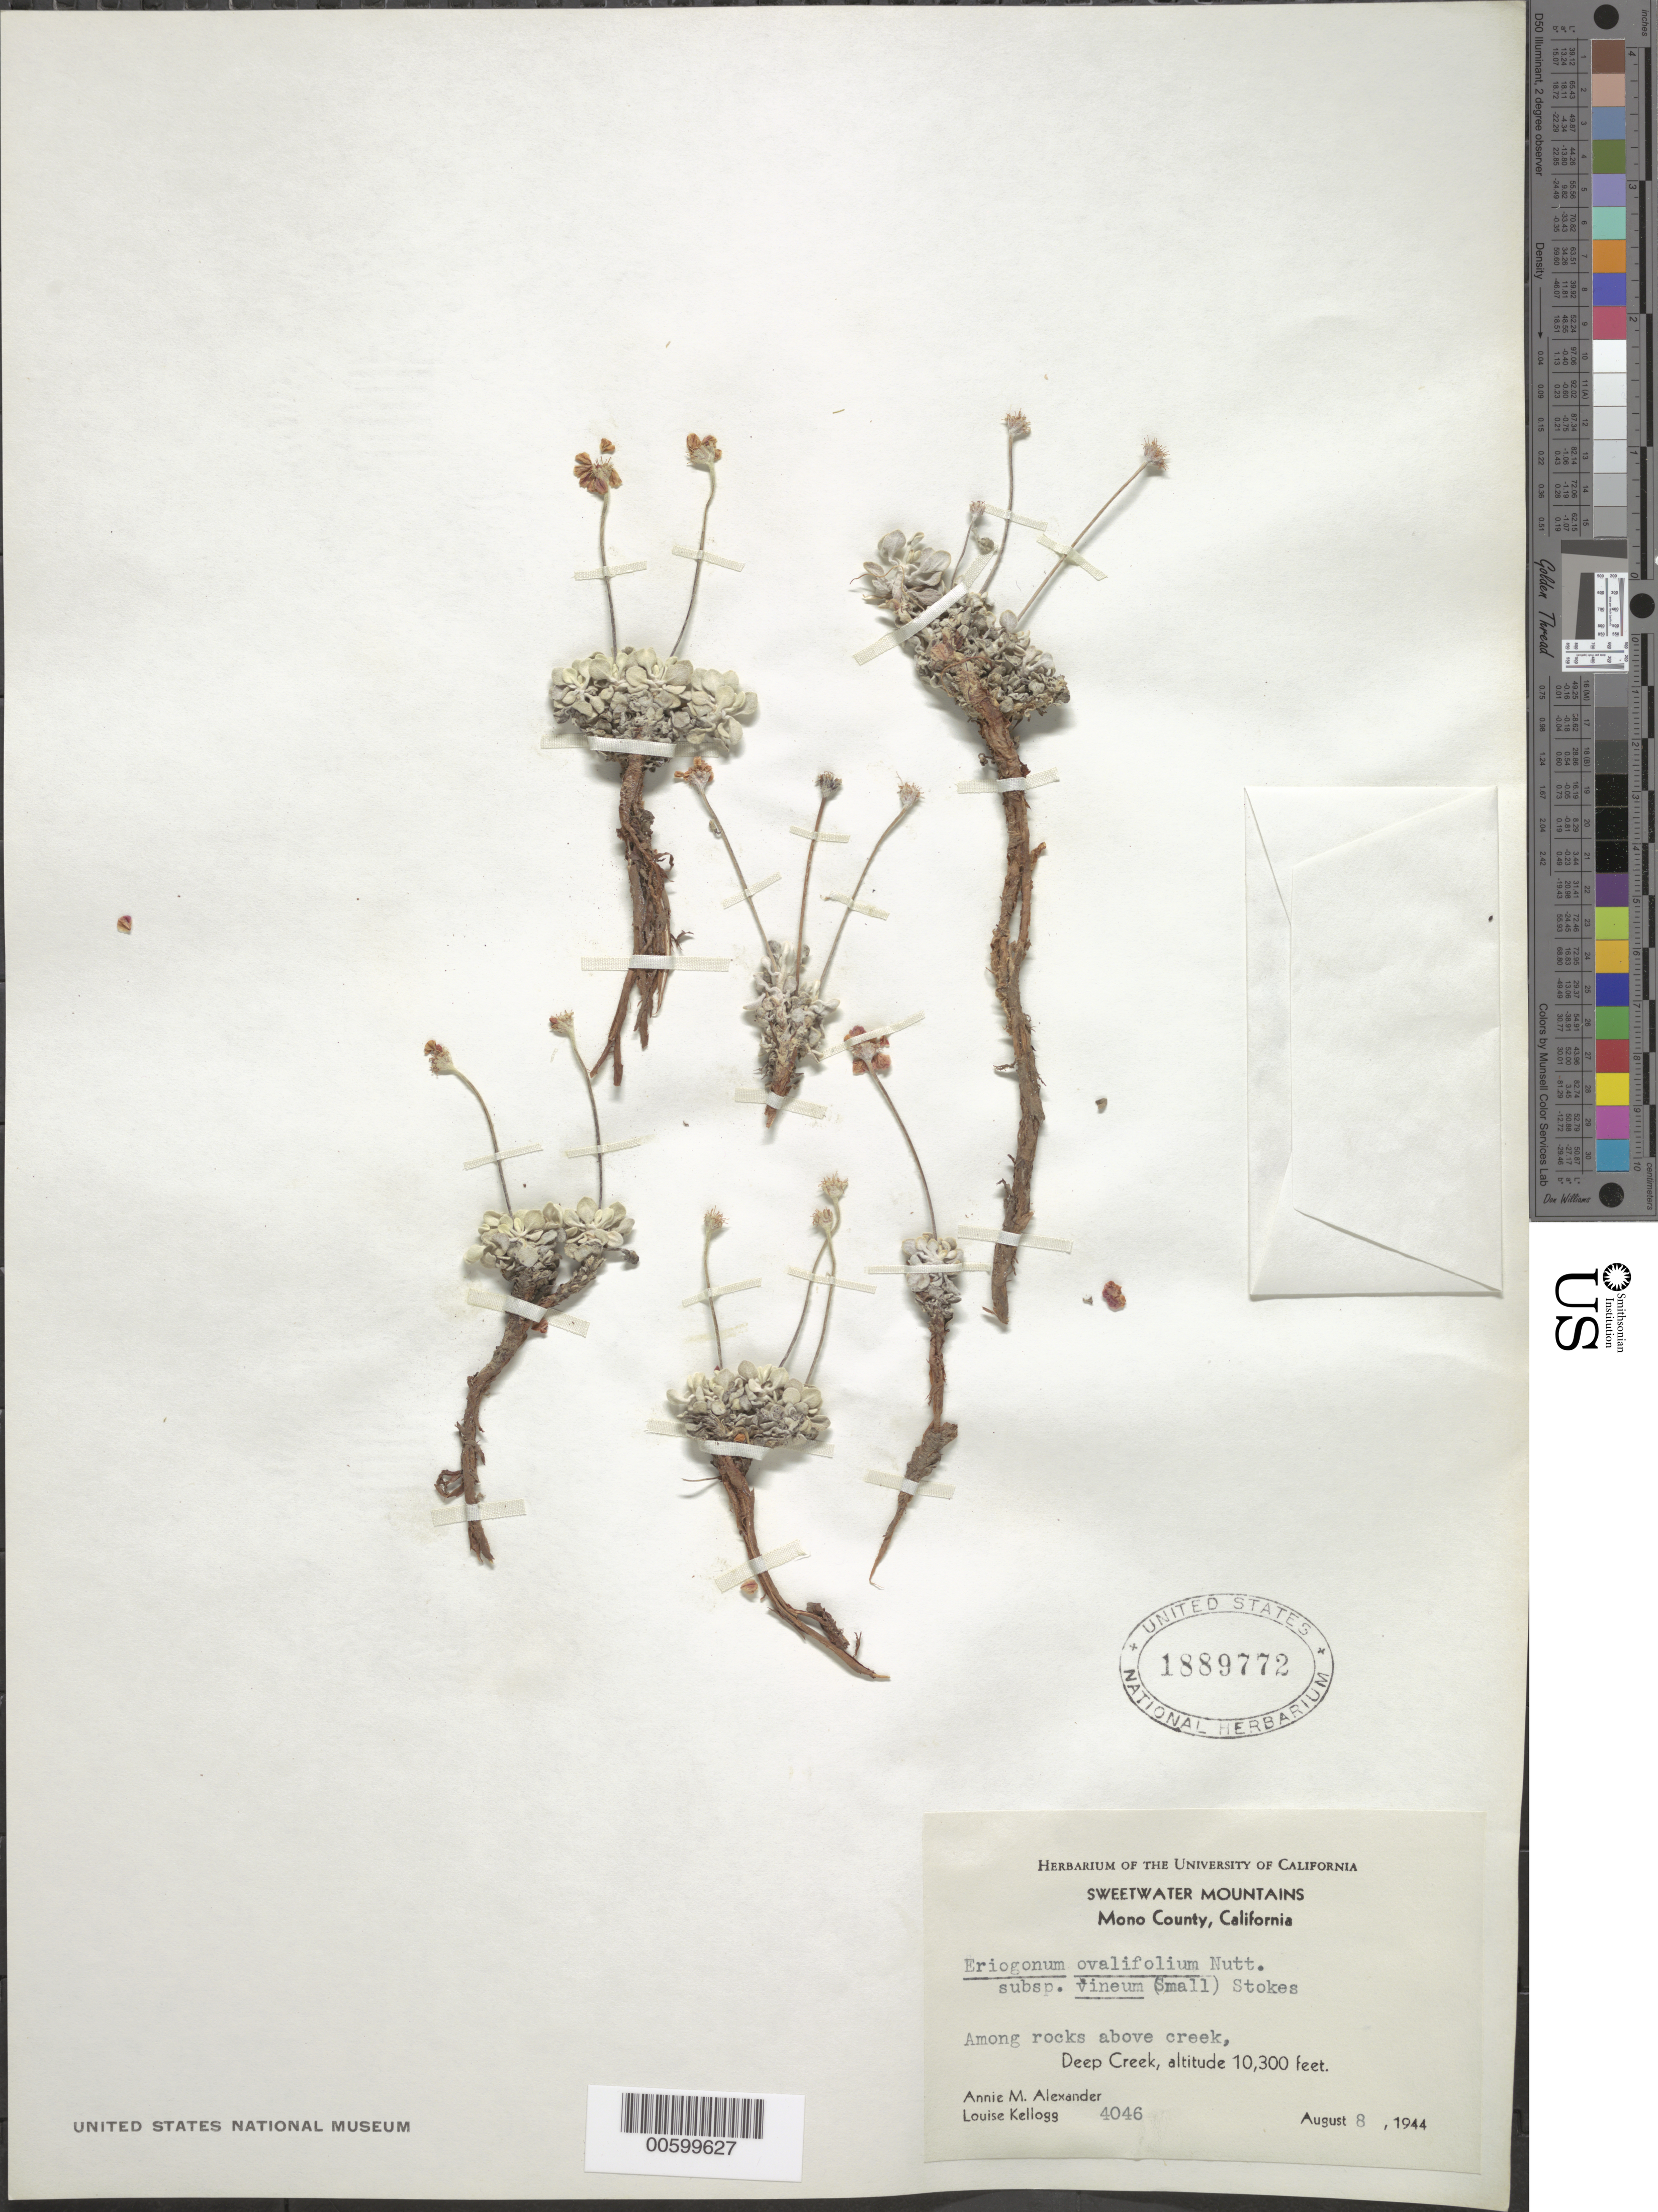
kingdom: Plantae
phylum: Tracheophyta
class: Magnoliopsida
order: Caryophyllales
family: Polygonaceae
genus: Eriogonum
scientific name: Eriogonum ovalifolium subsp. vineum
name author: (Small) S. Stokes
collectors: A. M. Alexander & L. Kellogg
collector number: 4046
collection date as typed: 08 Aug 1944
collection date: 1944-08-08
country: United States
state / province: California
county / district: Mono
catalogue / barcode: US 1889772